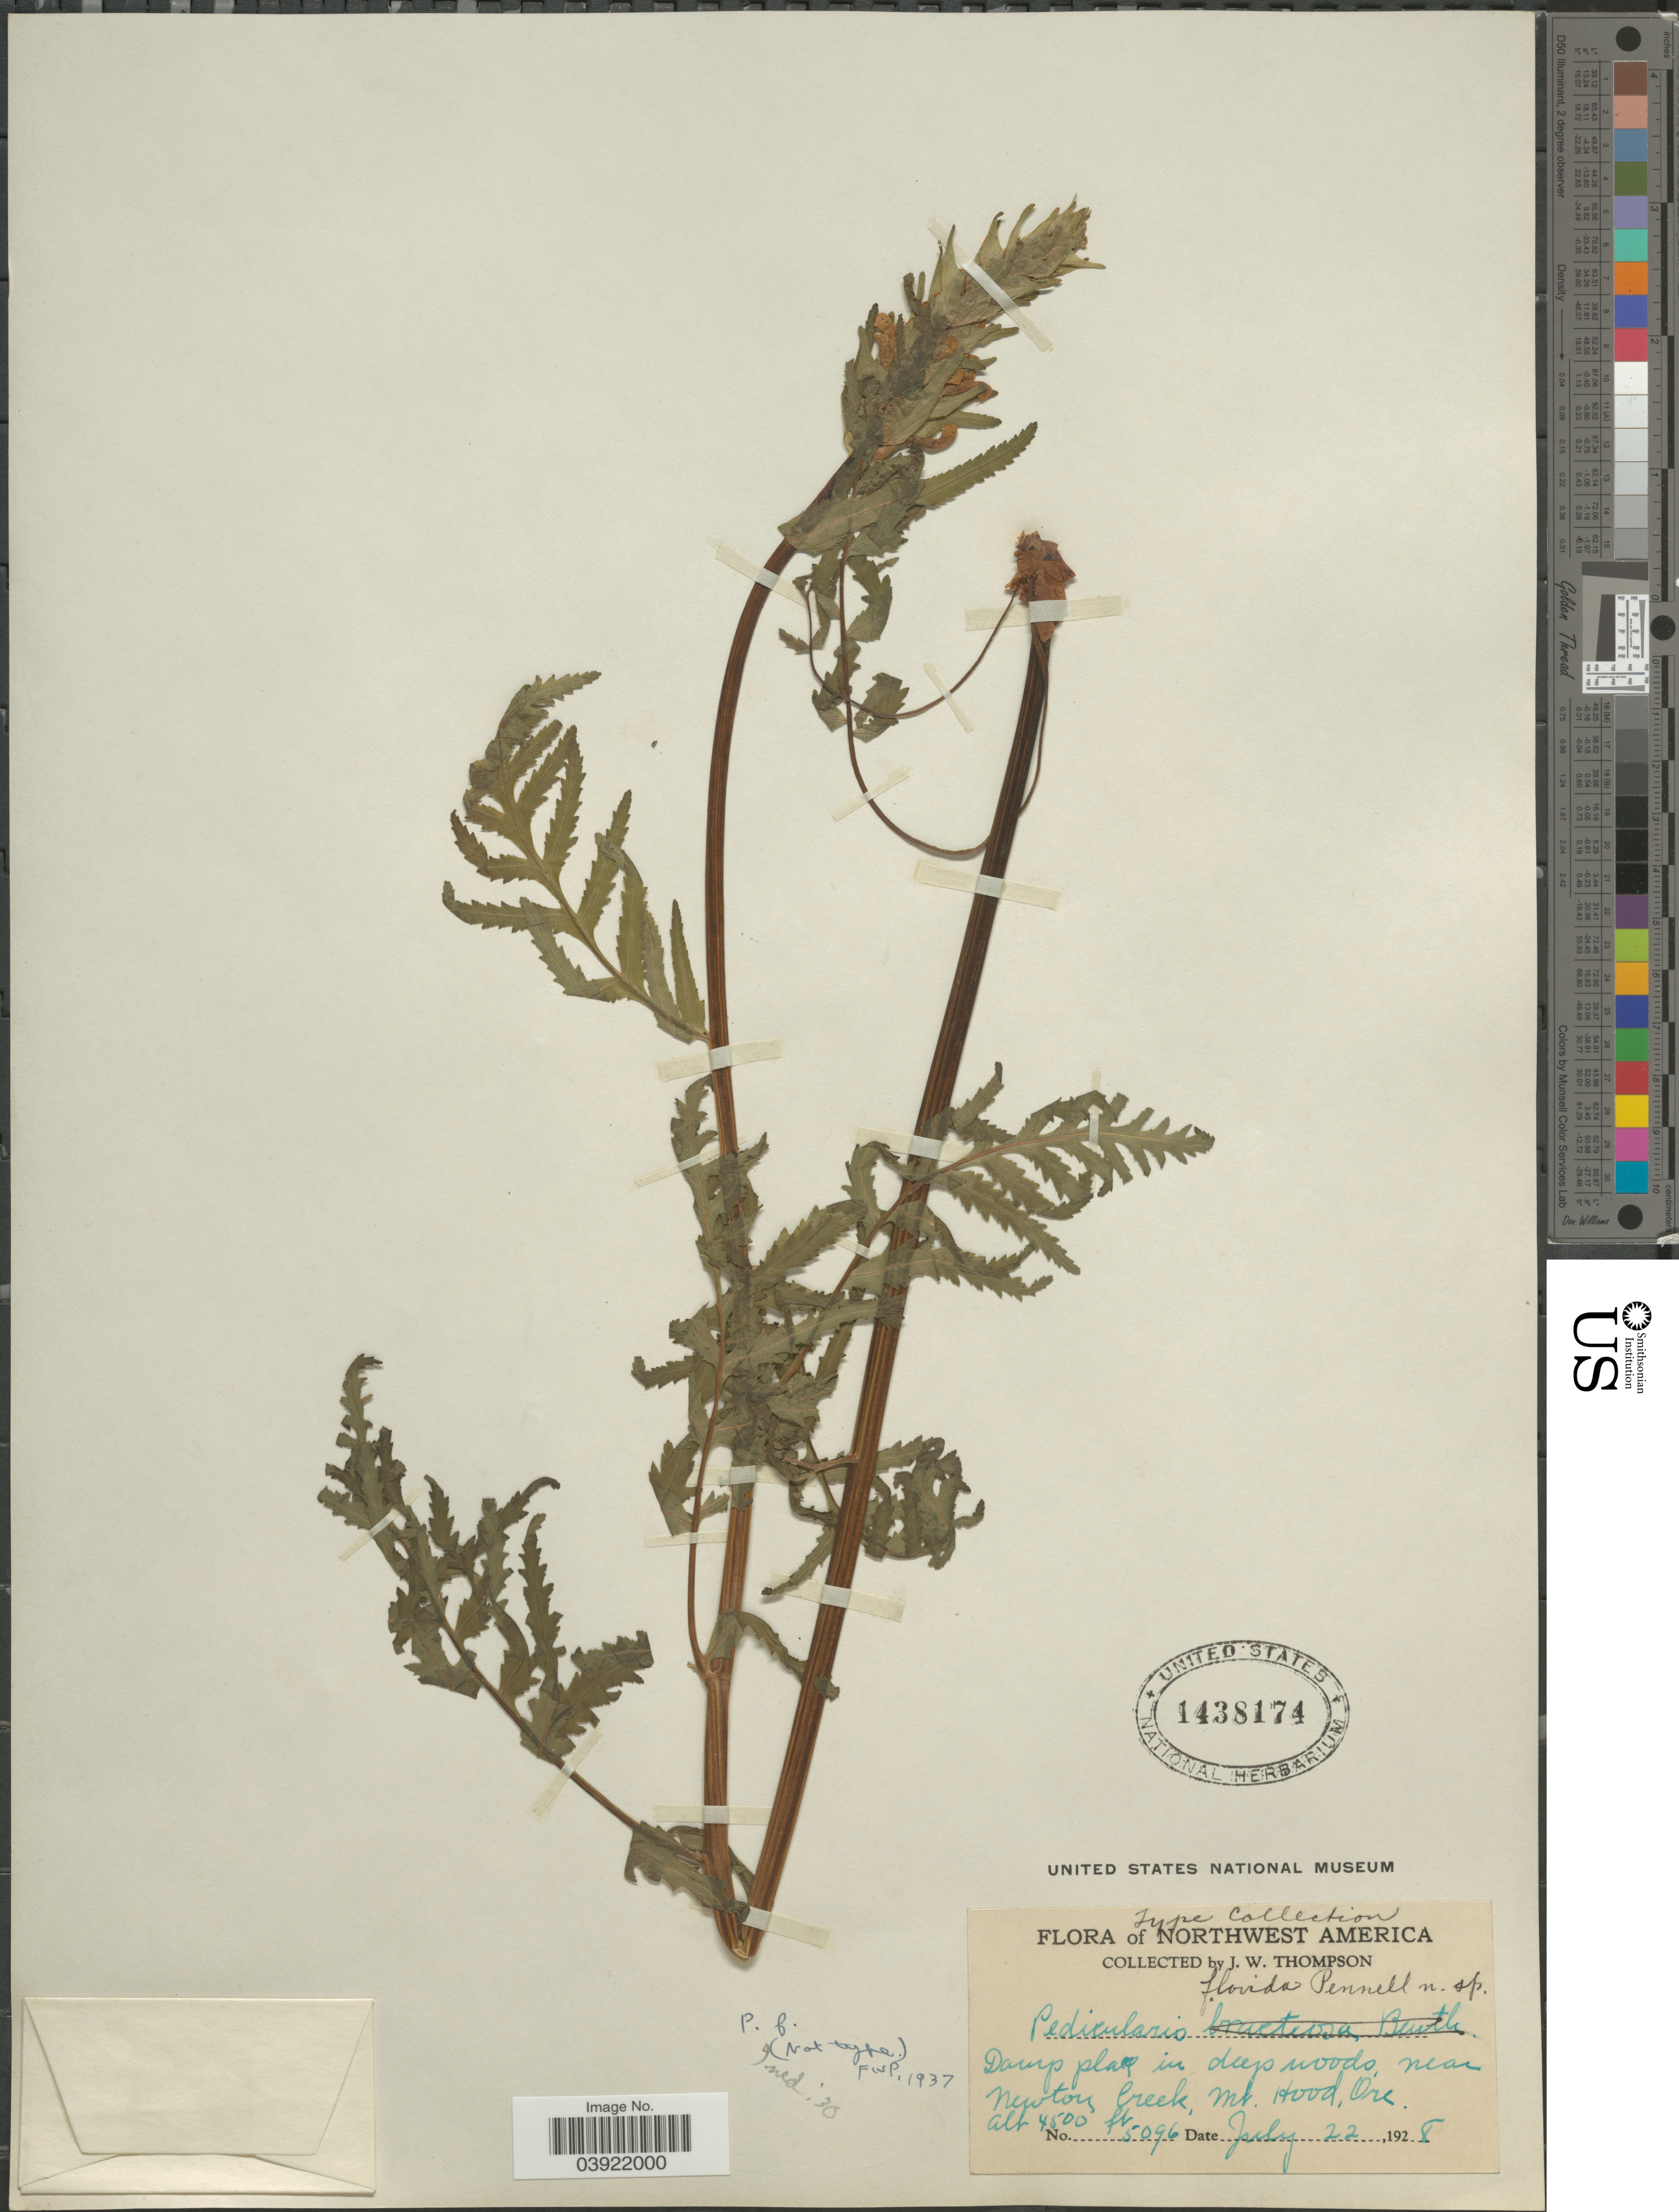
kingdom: Plantae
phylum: Tracheophyta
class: Magnoliopsida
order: Lamiales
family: Orobanchaceae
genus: Pedicularis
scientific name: Pedicularis flavida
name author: Pennell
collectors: J. Thompson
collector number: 5096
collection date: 1928-07-22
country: United States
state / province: Oregon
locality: Northwest America. Near Newton Creek, Mt. Hood.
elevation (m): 1372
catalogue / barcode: US 1438174